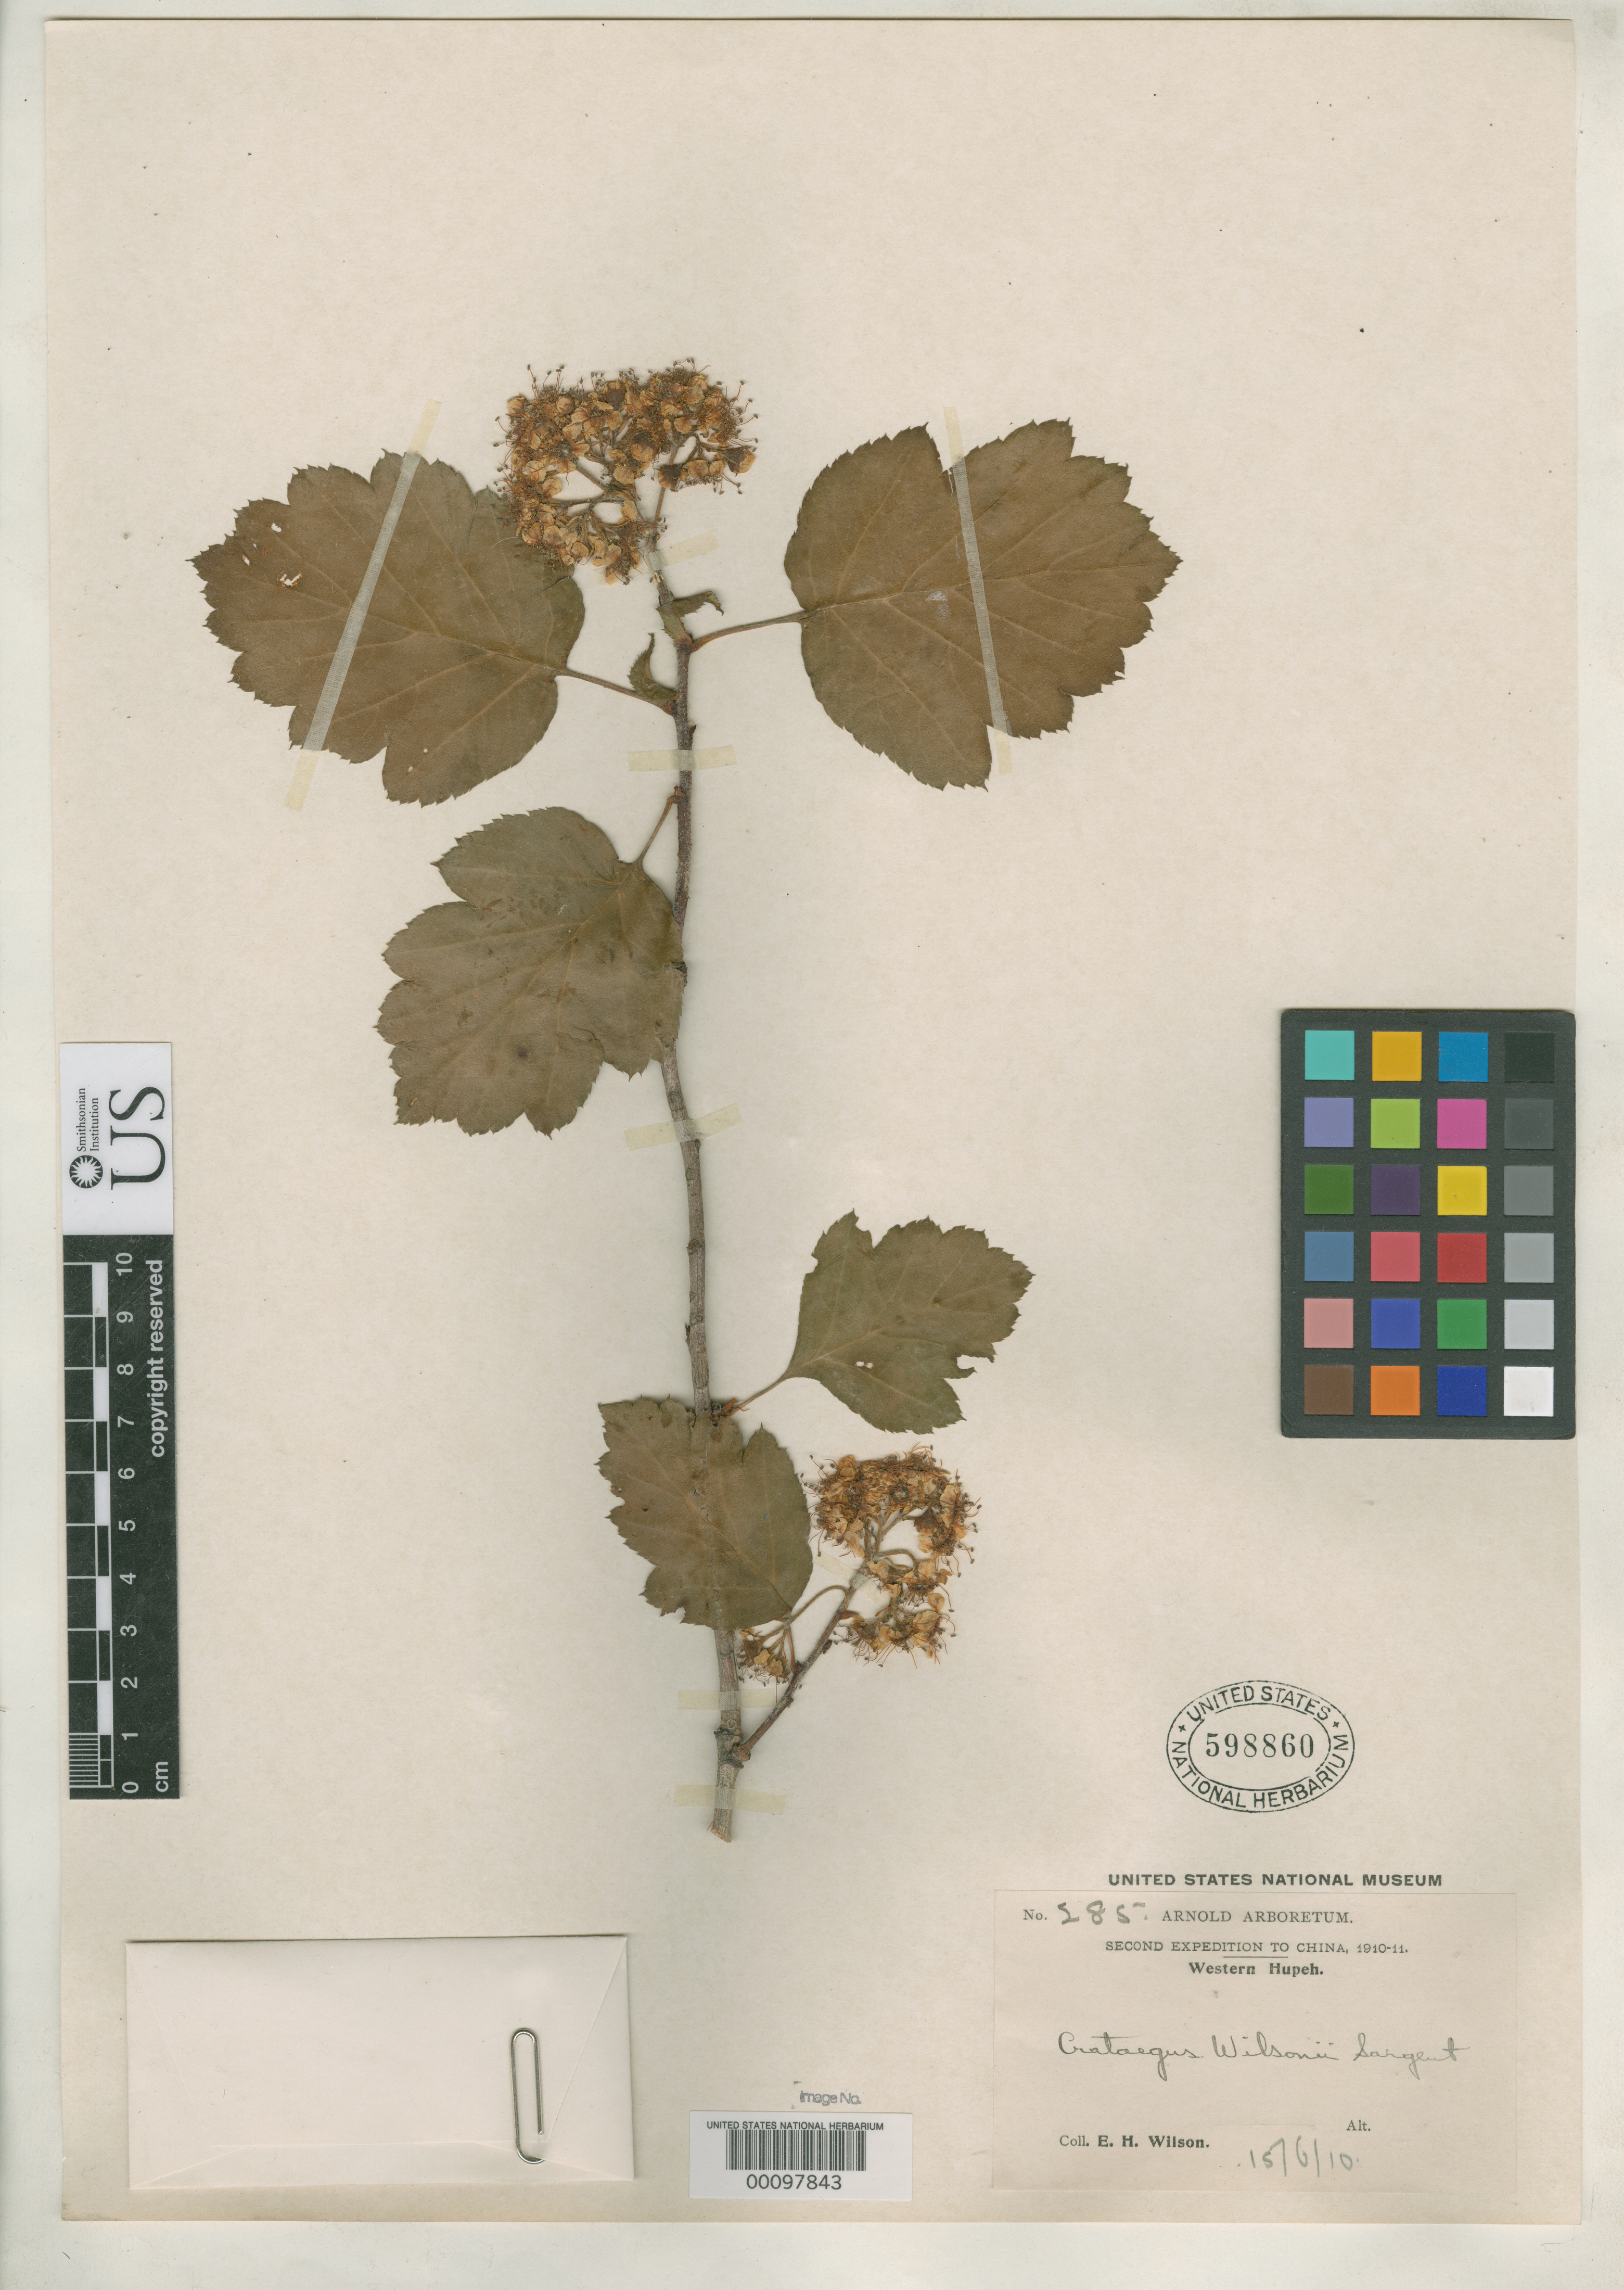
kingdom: Plantae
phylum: Tracheophyta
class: Magnoliopsida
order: Rosales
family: Rosaceae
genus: Crataegus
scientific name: Crataegus wilsonii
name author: Sarg.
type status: Isotype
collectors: E. H. Wilson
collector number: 285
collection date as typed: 15 Jun 1910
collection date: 1910-06-15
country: China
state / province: Hubei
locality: Fang Hsien.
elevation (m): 2200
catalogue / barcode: US 598860